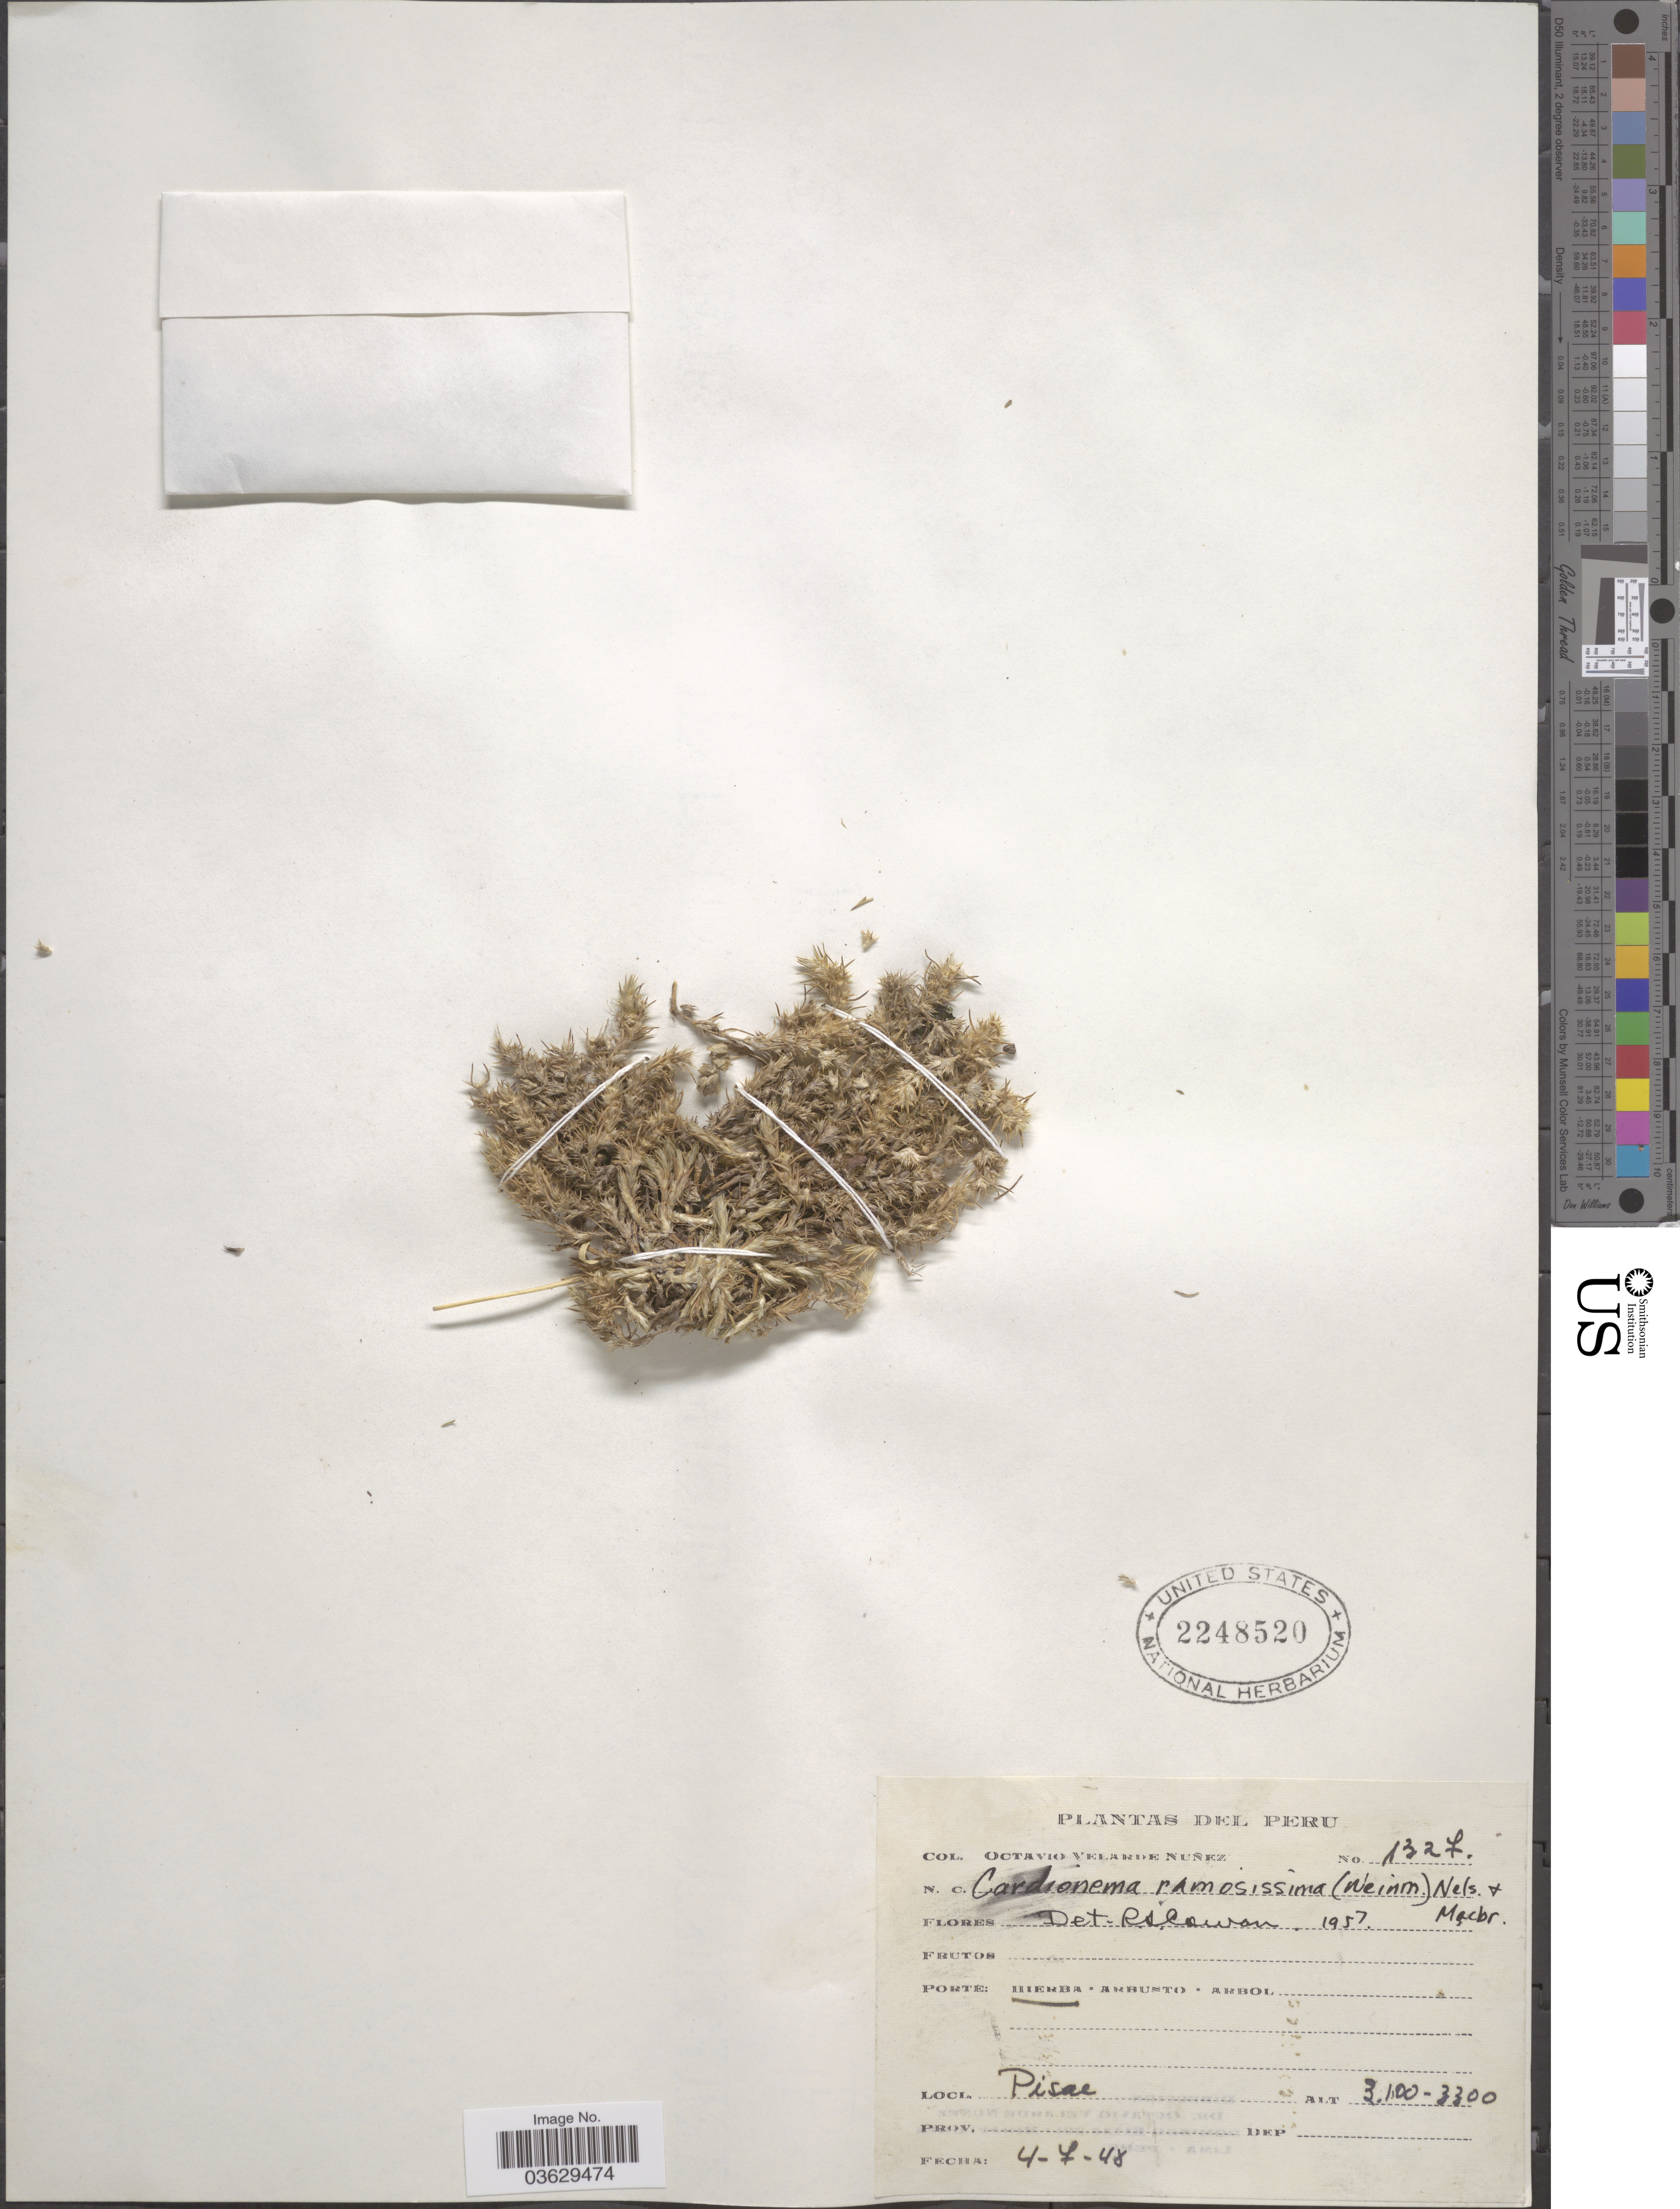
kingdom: Plantae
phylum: Tracheophyta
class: Magnoliopsida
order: Caryophyllales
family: Caryophyllaceae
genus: Cardionema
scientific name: Cardionema sp.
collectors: O. Velarde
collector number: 1327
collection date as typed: Transcribed d/m/y: 4/7/48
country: Peru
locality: Pisac.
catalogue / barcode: US 2248520